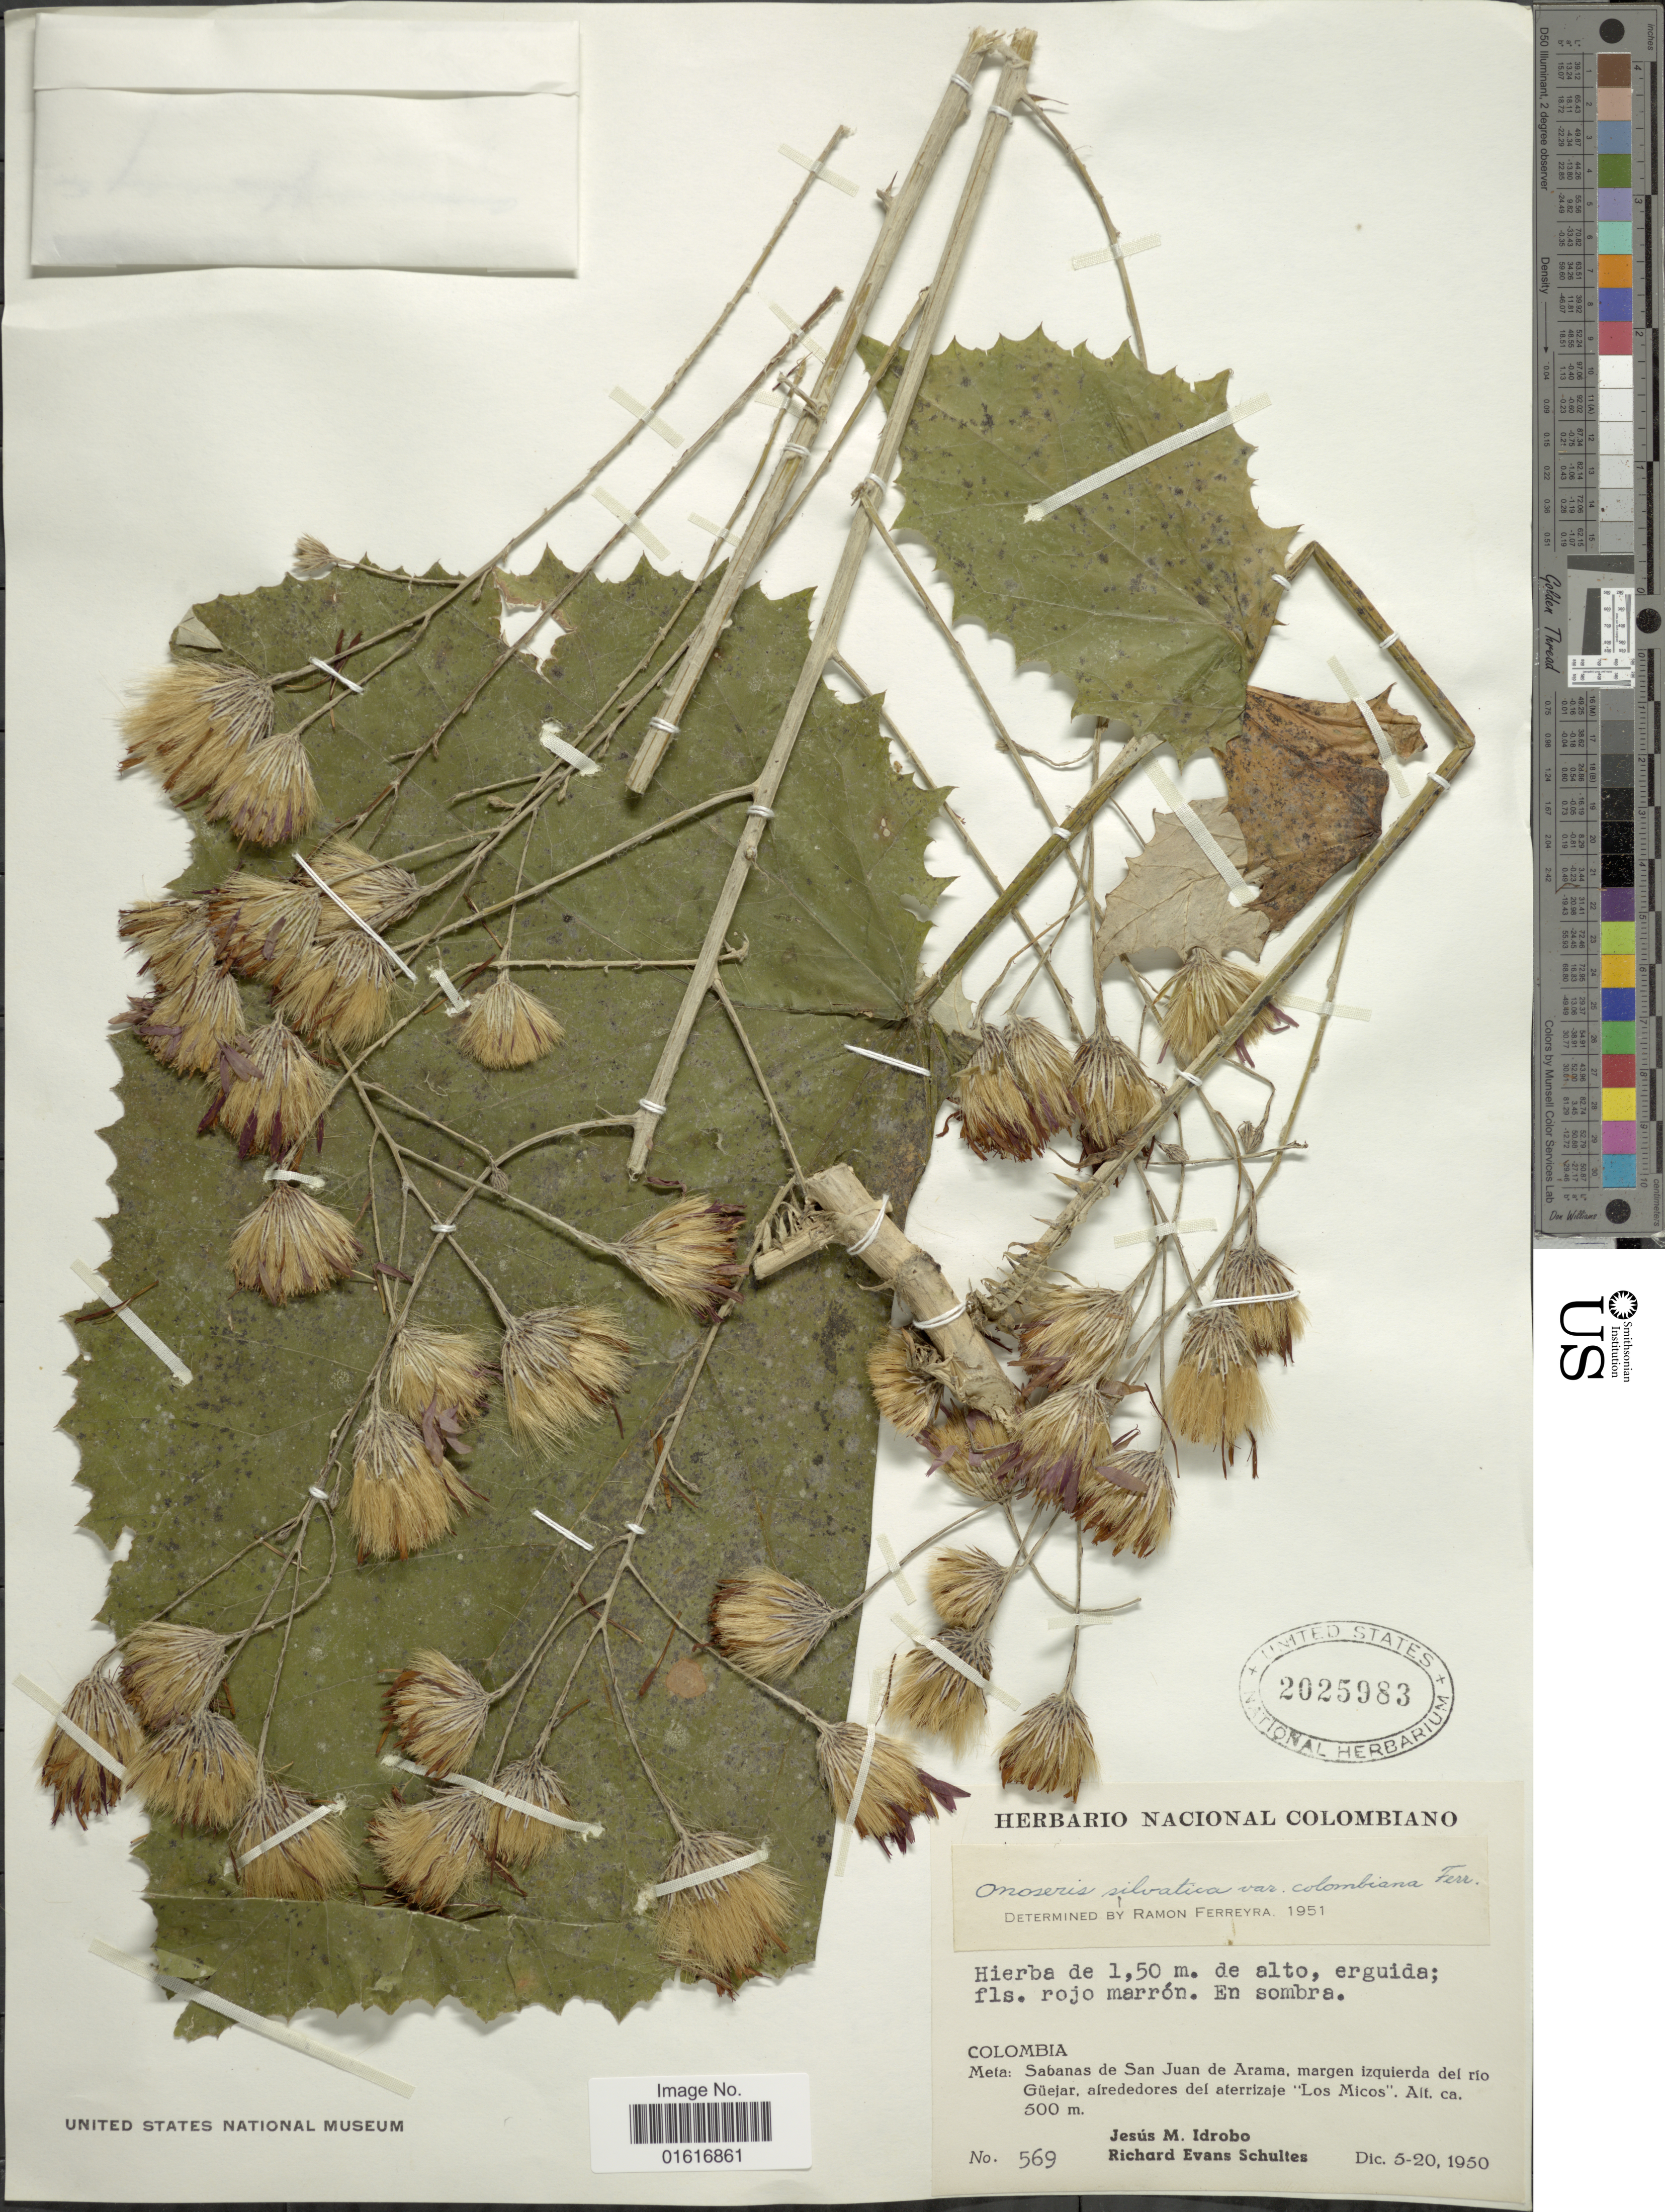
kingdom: Plantae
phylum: Tracheophyta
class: Magnoliopsida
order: Asterales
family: Asteraceae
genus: Onoseris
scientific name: Onoseris silvatica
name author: Greenm.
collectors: J. M. Idrobo & R. E. Schultes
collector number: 569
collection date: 1950-12-05/1950-12-20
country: Colombia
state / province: Meta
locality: Sabanas de San Juan de Arama, margen izquierda del rio Guejar, alrededores del aterrizaje "Los Micos".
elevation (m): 500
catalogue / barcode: US 2025983